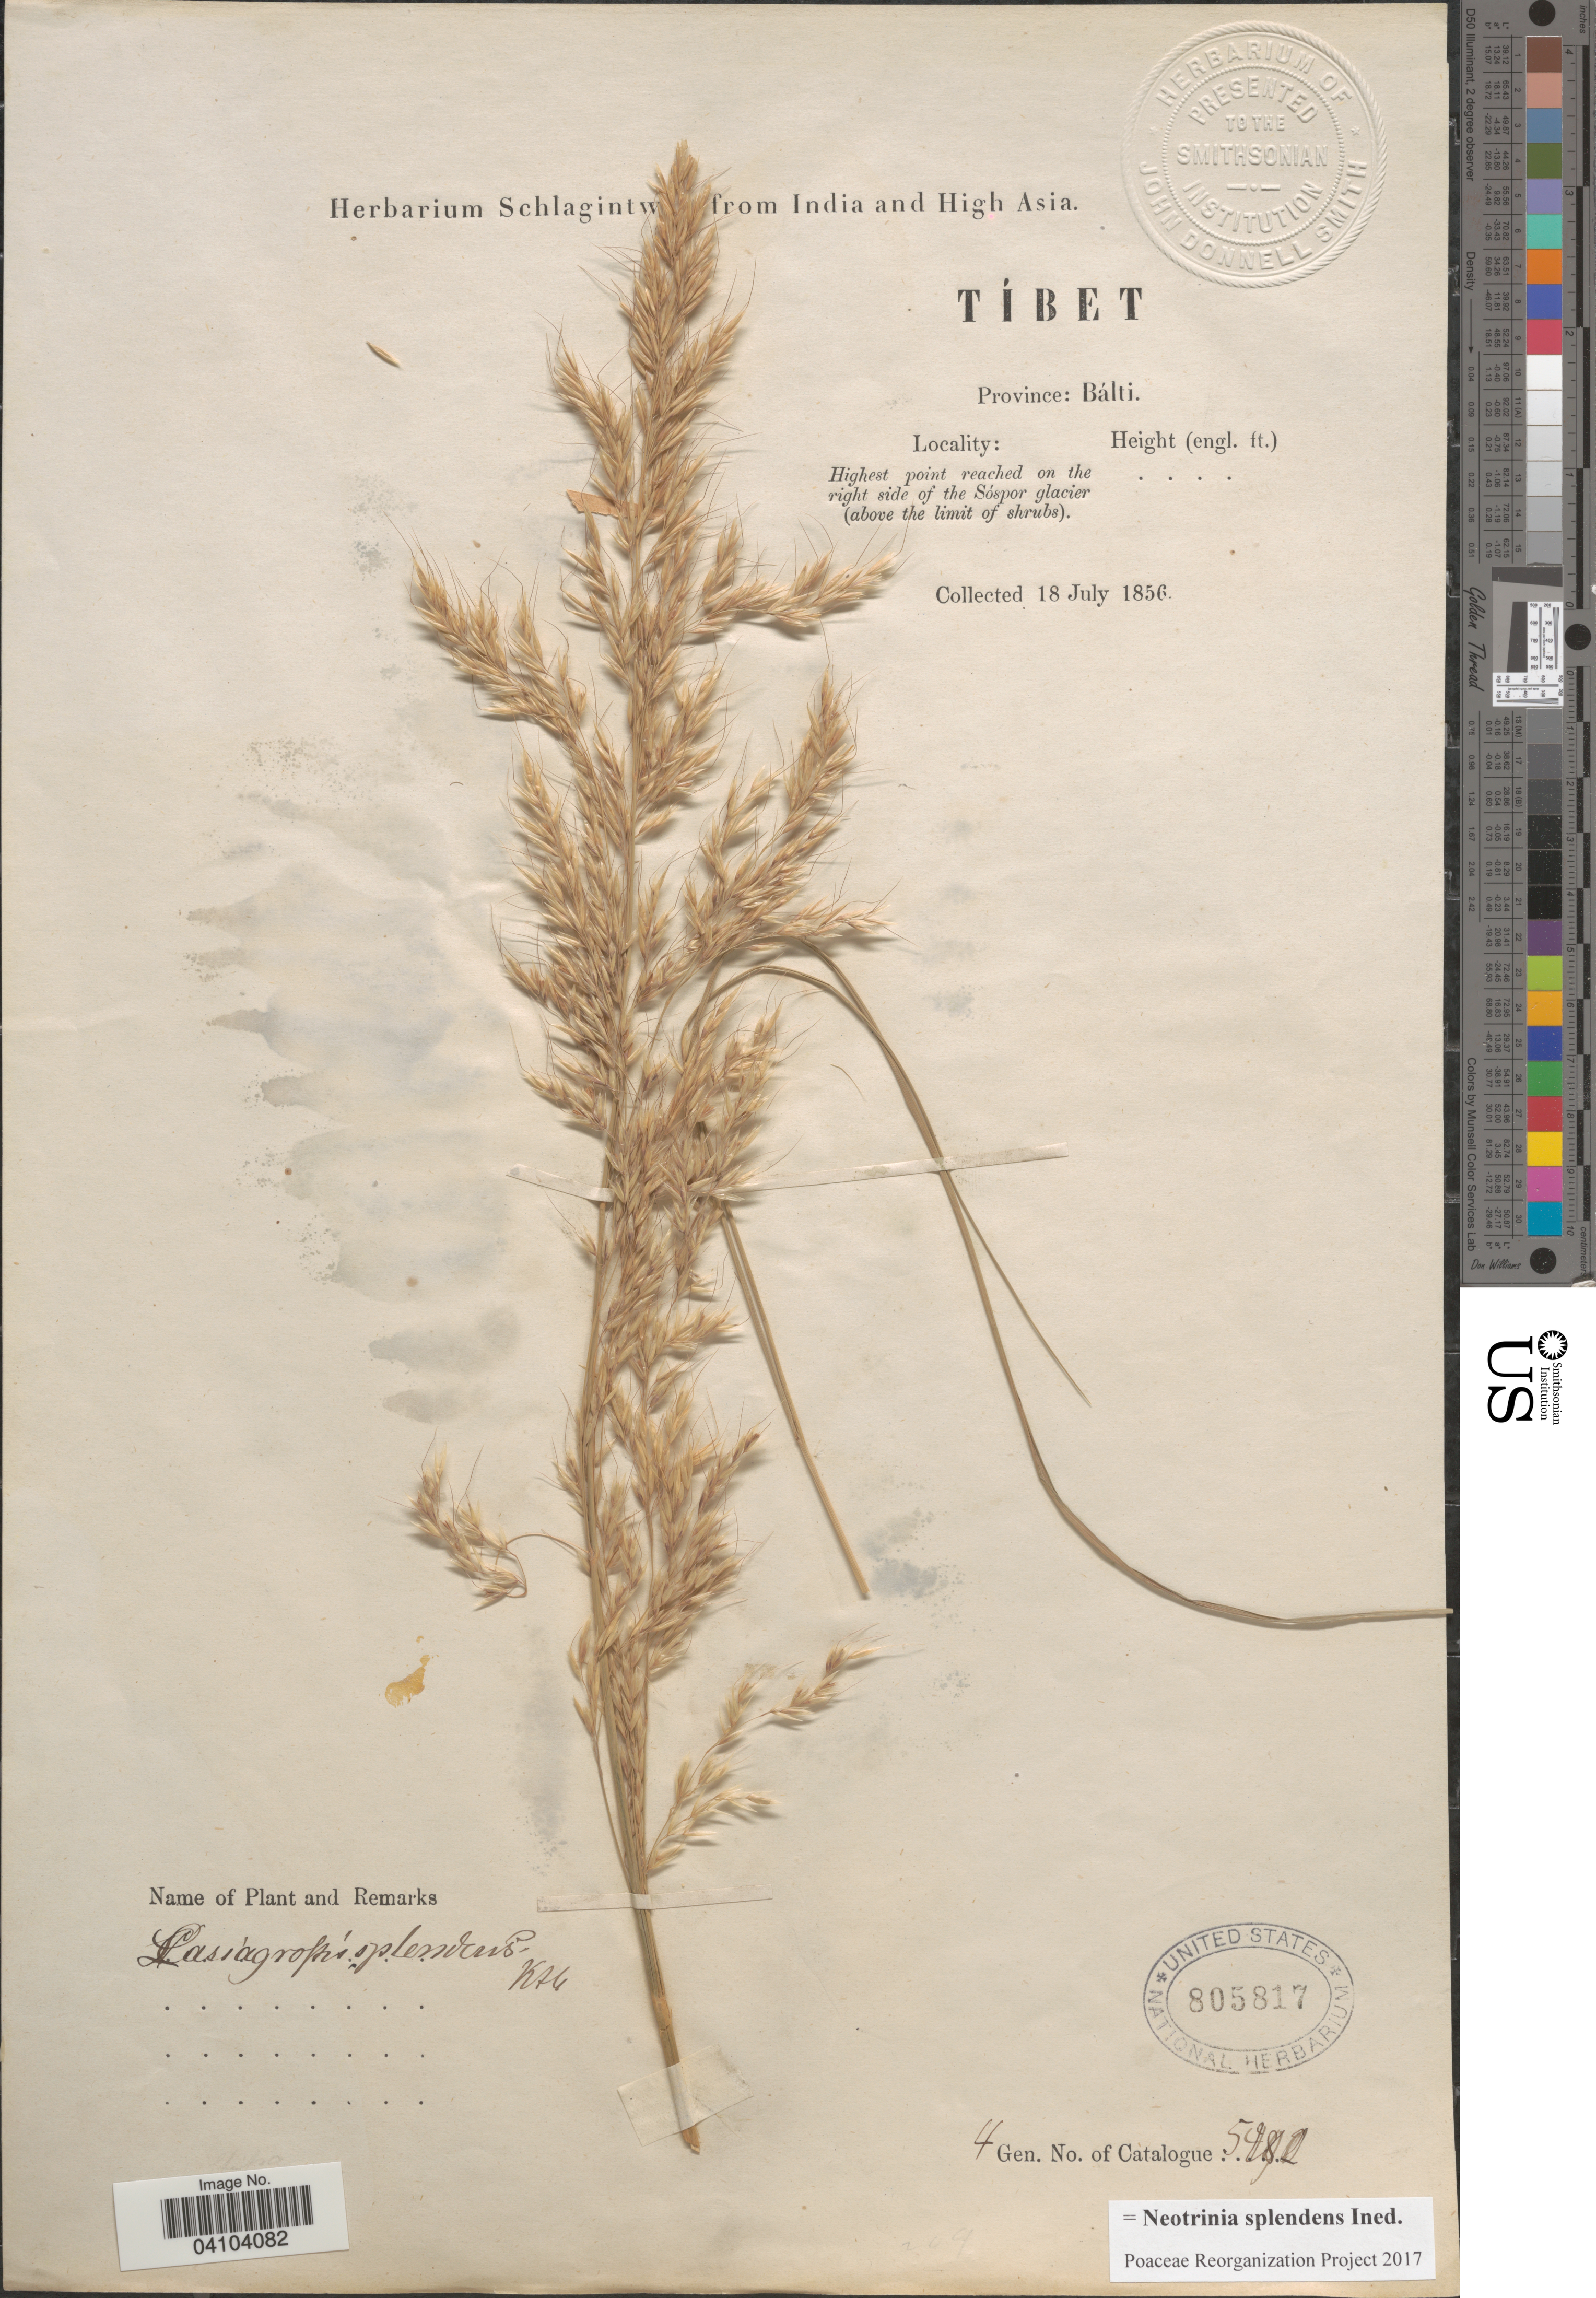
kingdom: Plantae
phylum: Tracheophyta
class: Liliopsida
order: Poales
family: Poaceae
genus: Neotrinia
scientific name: Neotrinia splendens (Trin.) M. Nobis, P.D. Gudkova & A. Nowak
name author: (Trin.)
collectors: ex herb. Schlagintweit from India and High Asia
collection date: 1856-07-18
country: China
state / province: Xizang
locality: Tibet. Province: Bálti. Highest point reached on the right side of the Sóspor glacier.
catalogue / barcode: US 805817